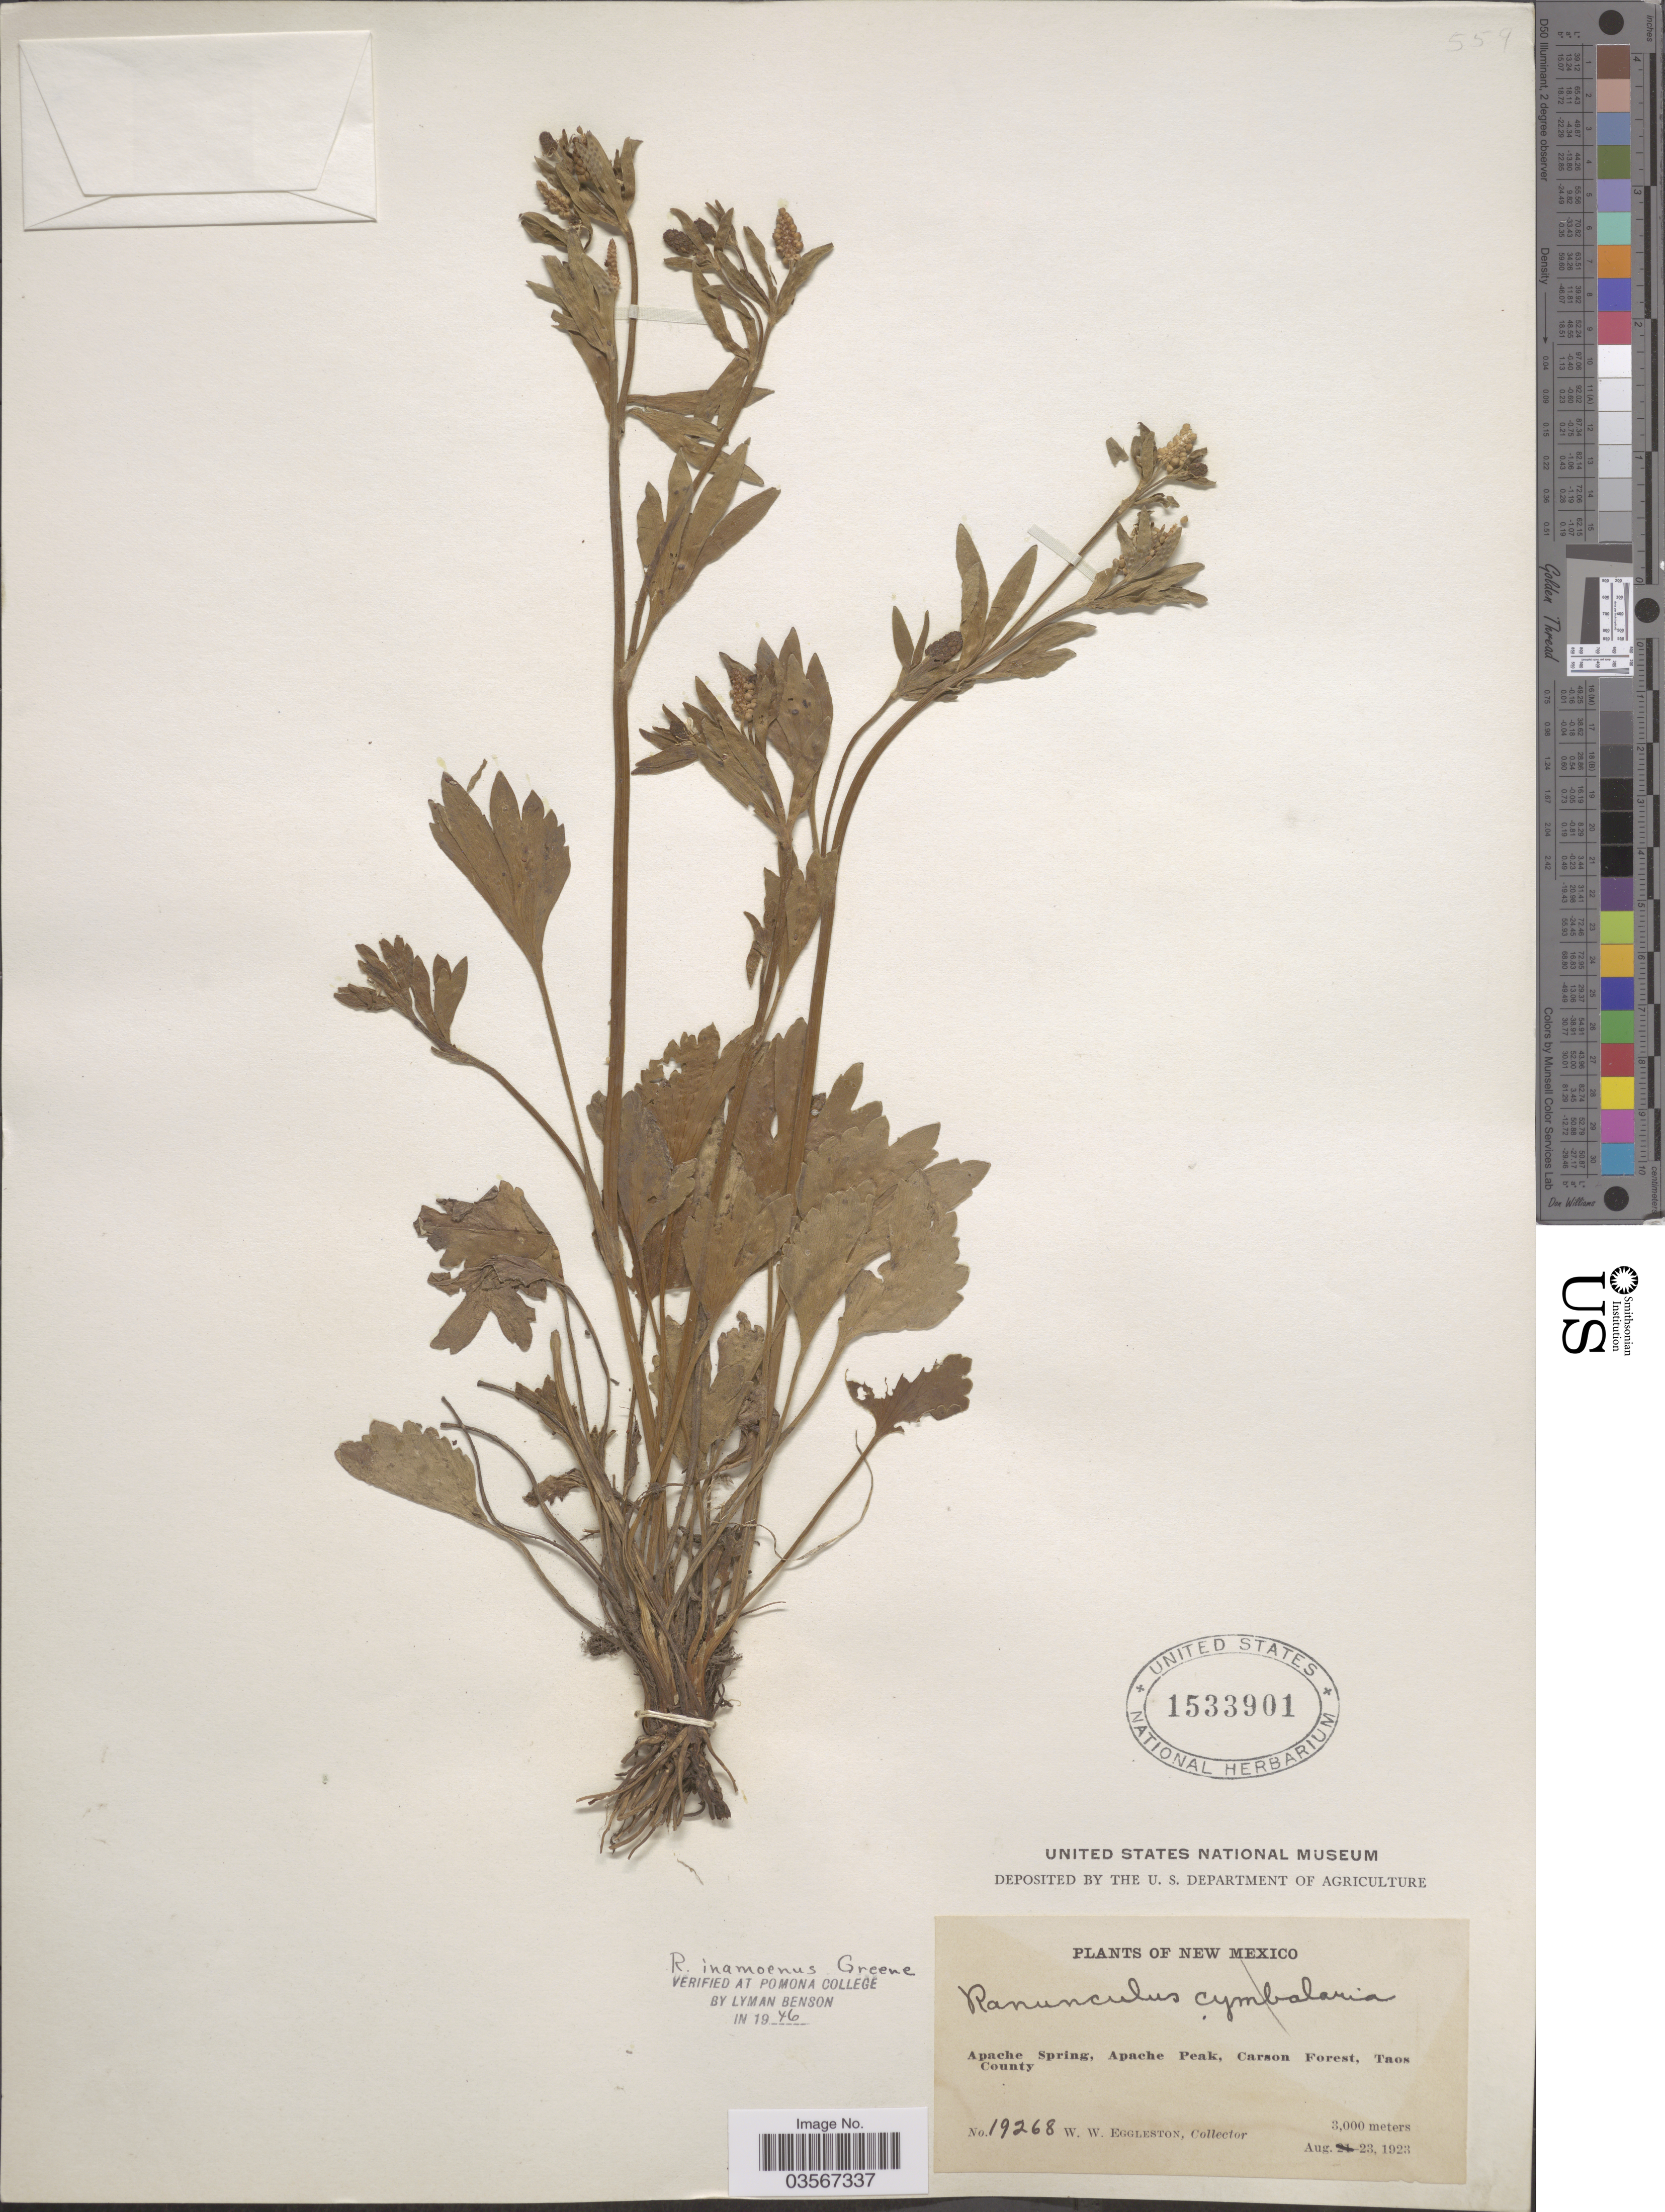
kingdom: Plantae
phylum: Tracheophyta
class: Magnoliopsida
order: Ranunculales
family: Ranunculaceae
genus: Ranunculus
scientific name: Ranunculus inamoenus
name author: Greene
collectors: W. W. Eggleston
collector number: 19268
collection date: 1923-08-23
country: United States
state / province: New Mexico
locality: Apache Spring, Apache Peak, Carson Forest, Taos County.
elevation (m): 3000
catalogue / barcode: US 1533901